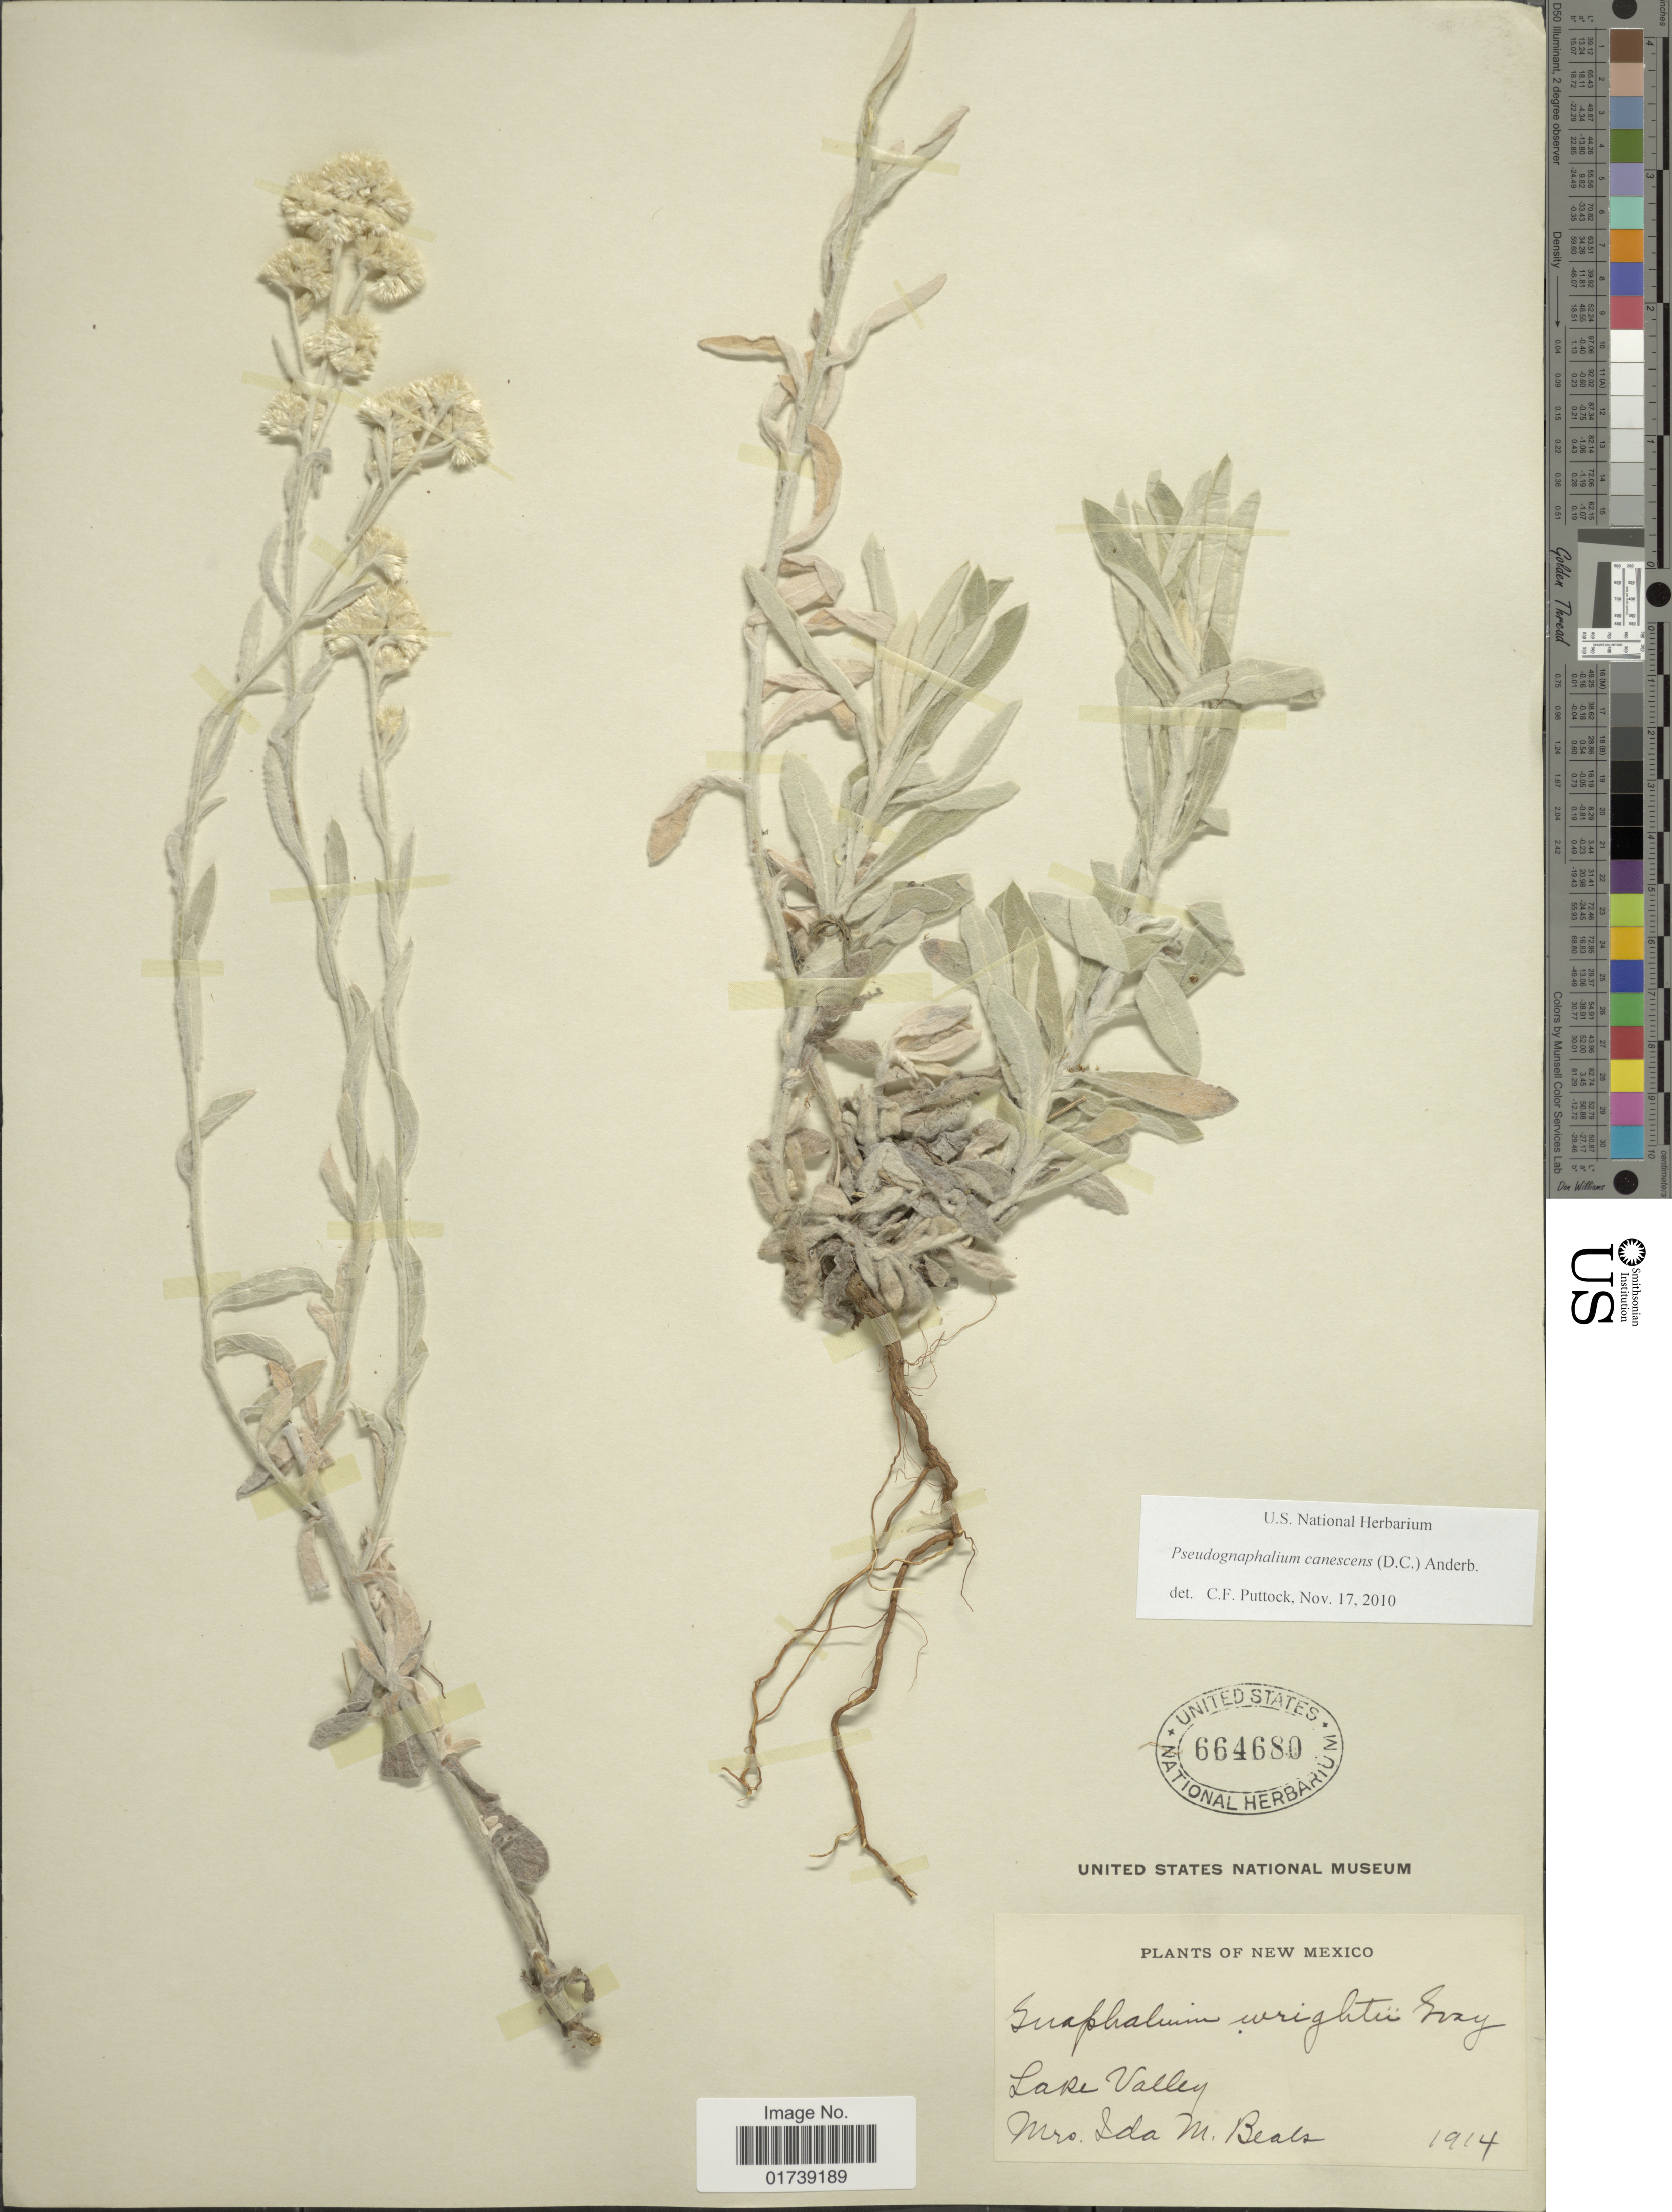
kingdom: Plantae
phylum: Tracheophyta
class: Magnoliopsida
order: Asterales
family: Asteraceae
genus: Pseudognaphalium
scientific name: Pseudognaphalium canescens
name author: (DC.) Anderb.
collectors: I. M. Beals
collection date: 1914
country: United States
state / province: New Mexico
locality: Lake Valley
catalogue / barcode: US 664680